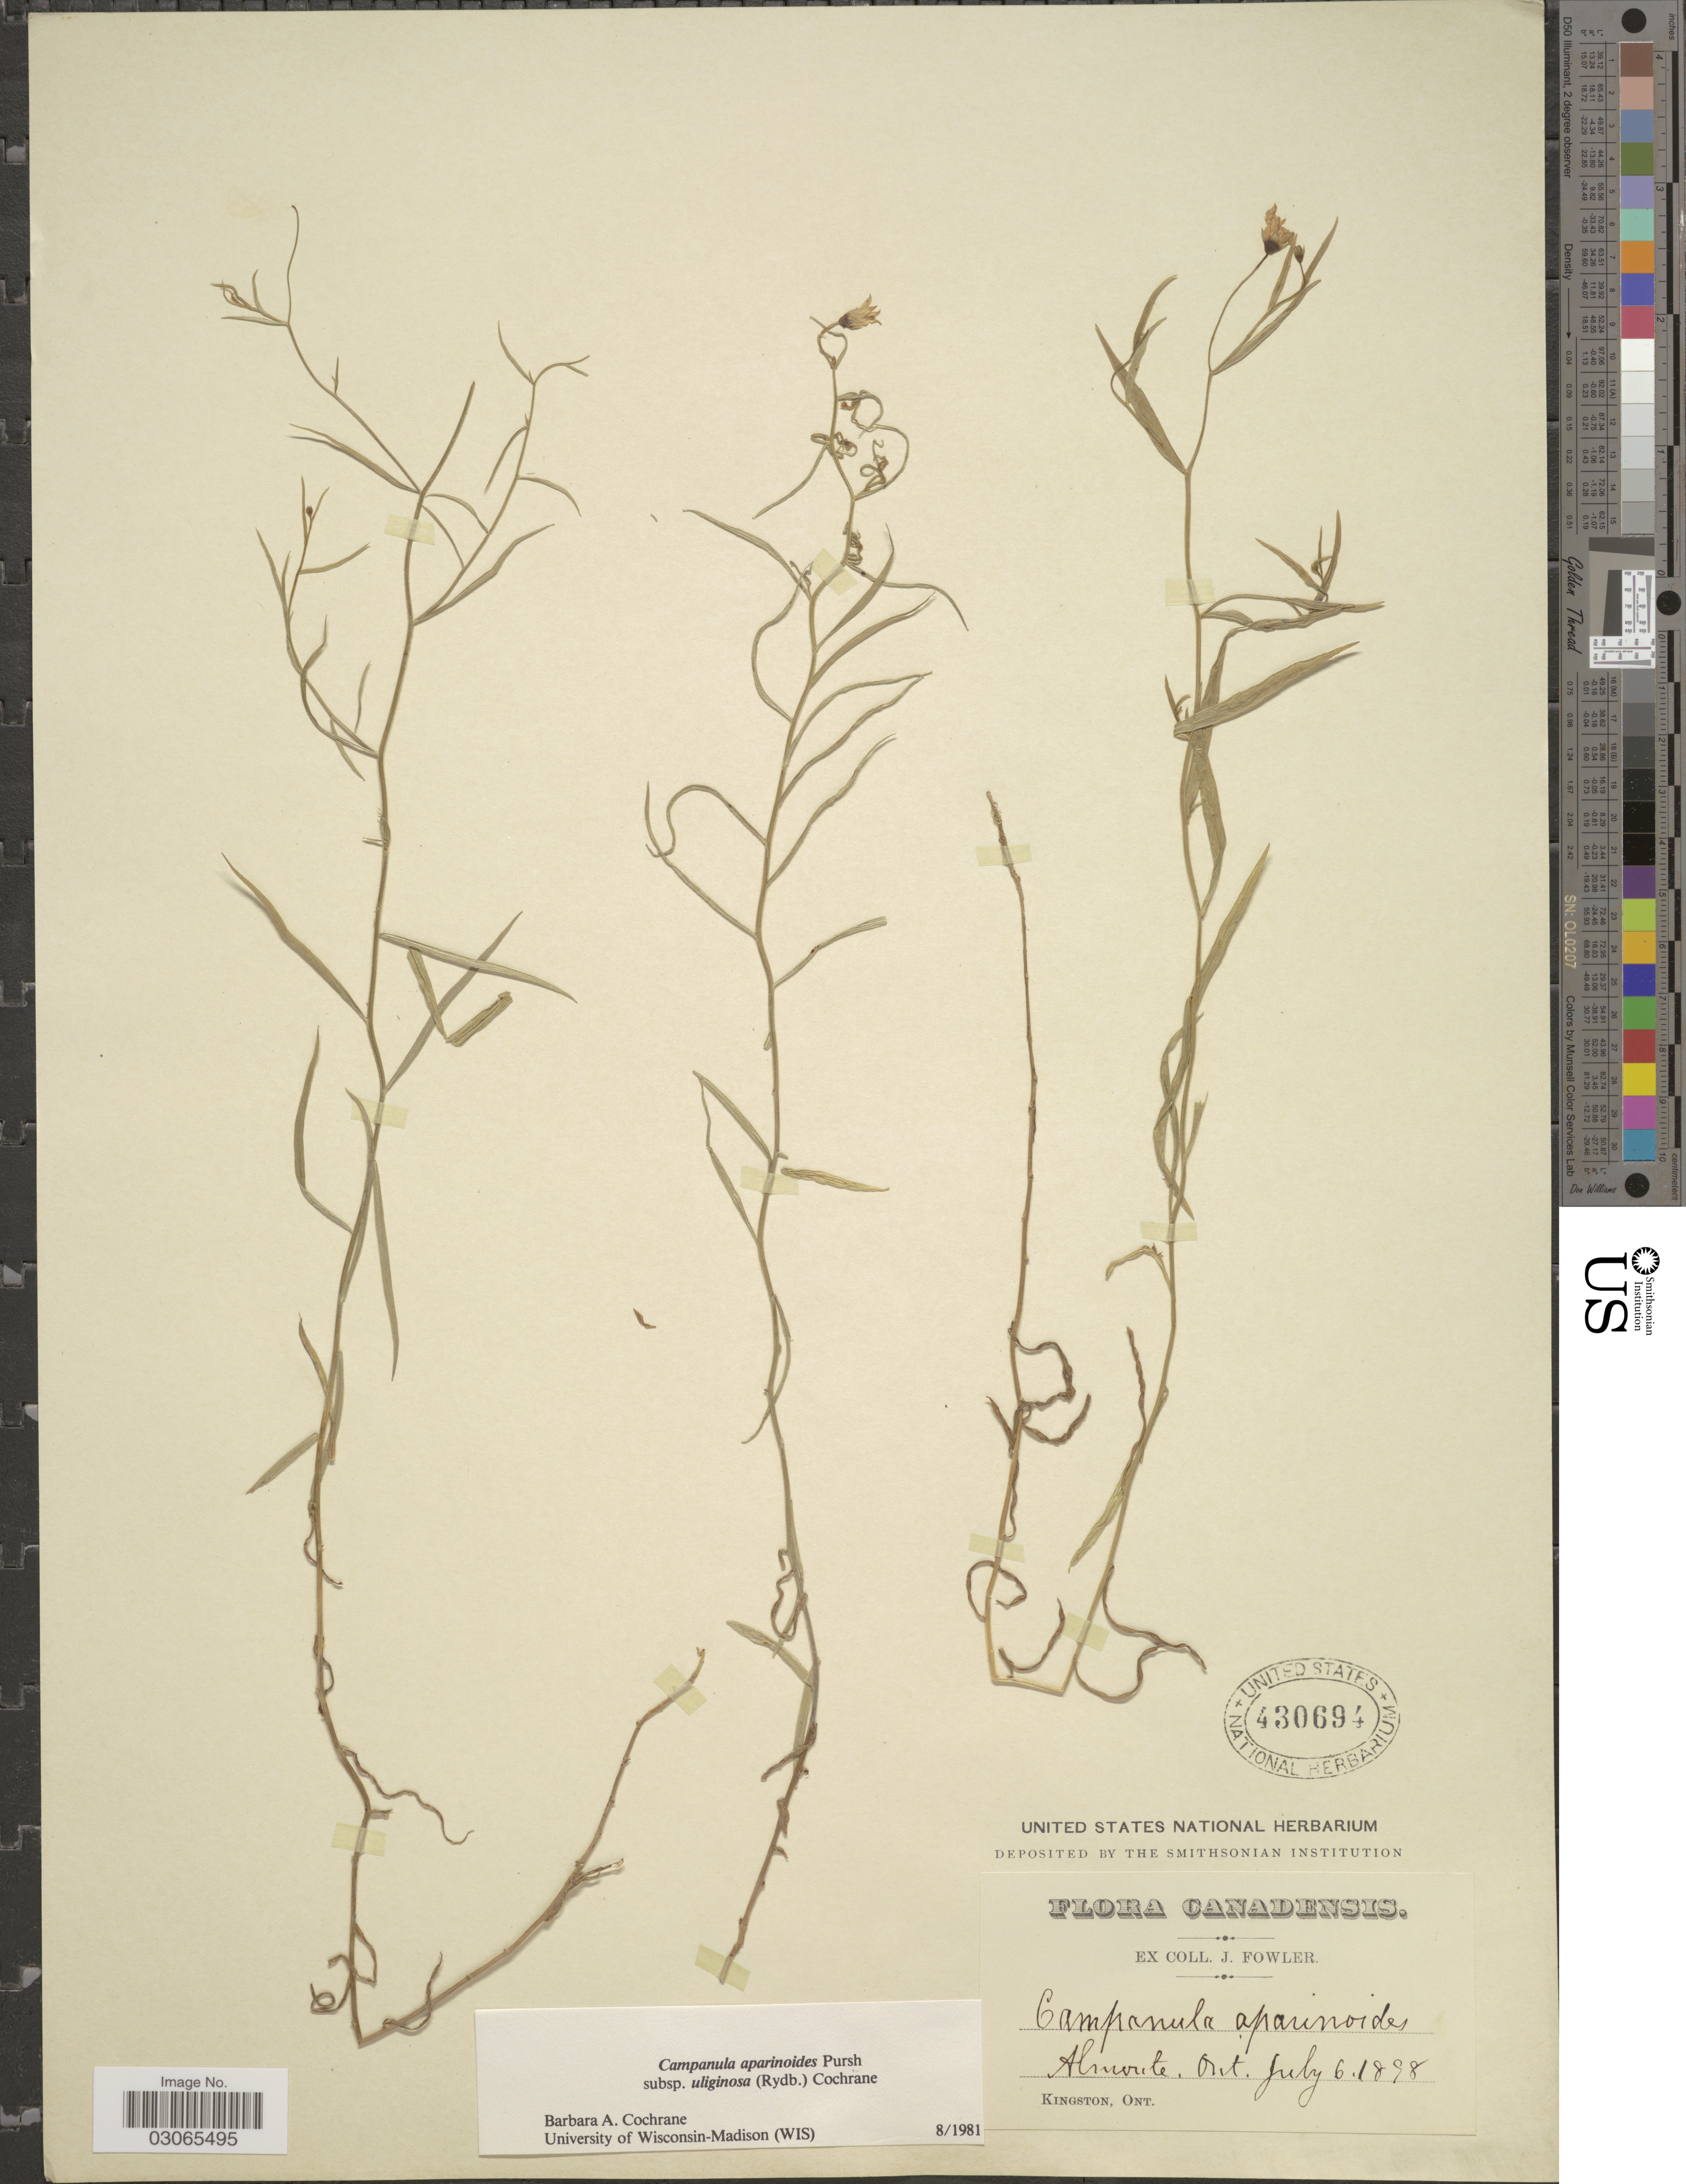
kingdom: Plantae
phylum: Tracheophyta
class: Magnoliopsida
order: Asterales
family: Campanulaceae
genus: Campanula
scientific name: Campanula aparinoides var. uliginosa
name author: (Rydb.) Gleason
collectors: J. Fowler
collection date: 1898-07-06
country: Canada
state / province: Ontario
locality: Almonte.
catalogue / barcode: US 430694